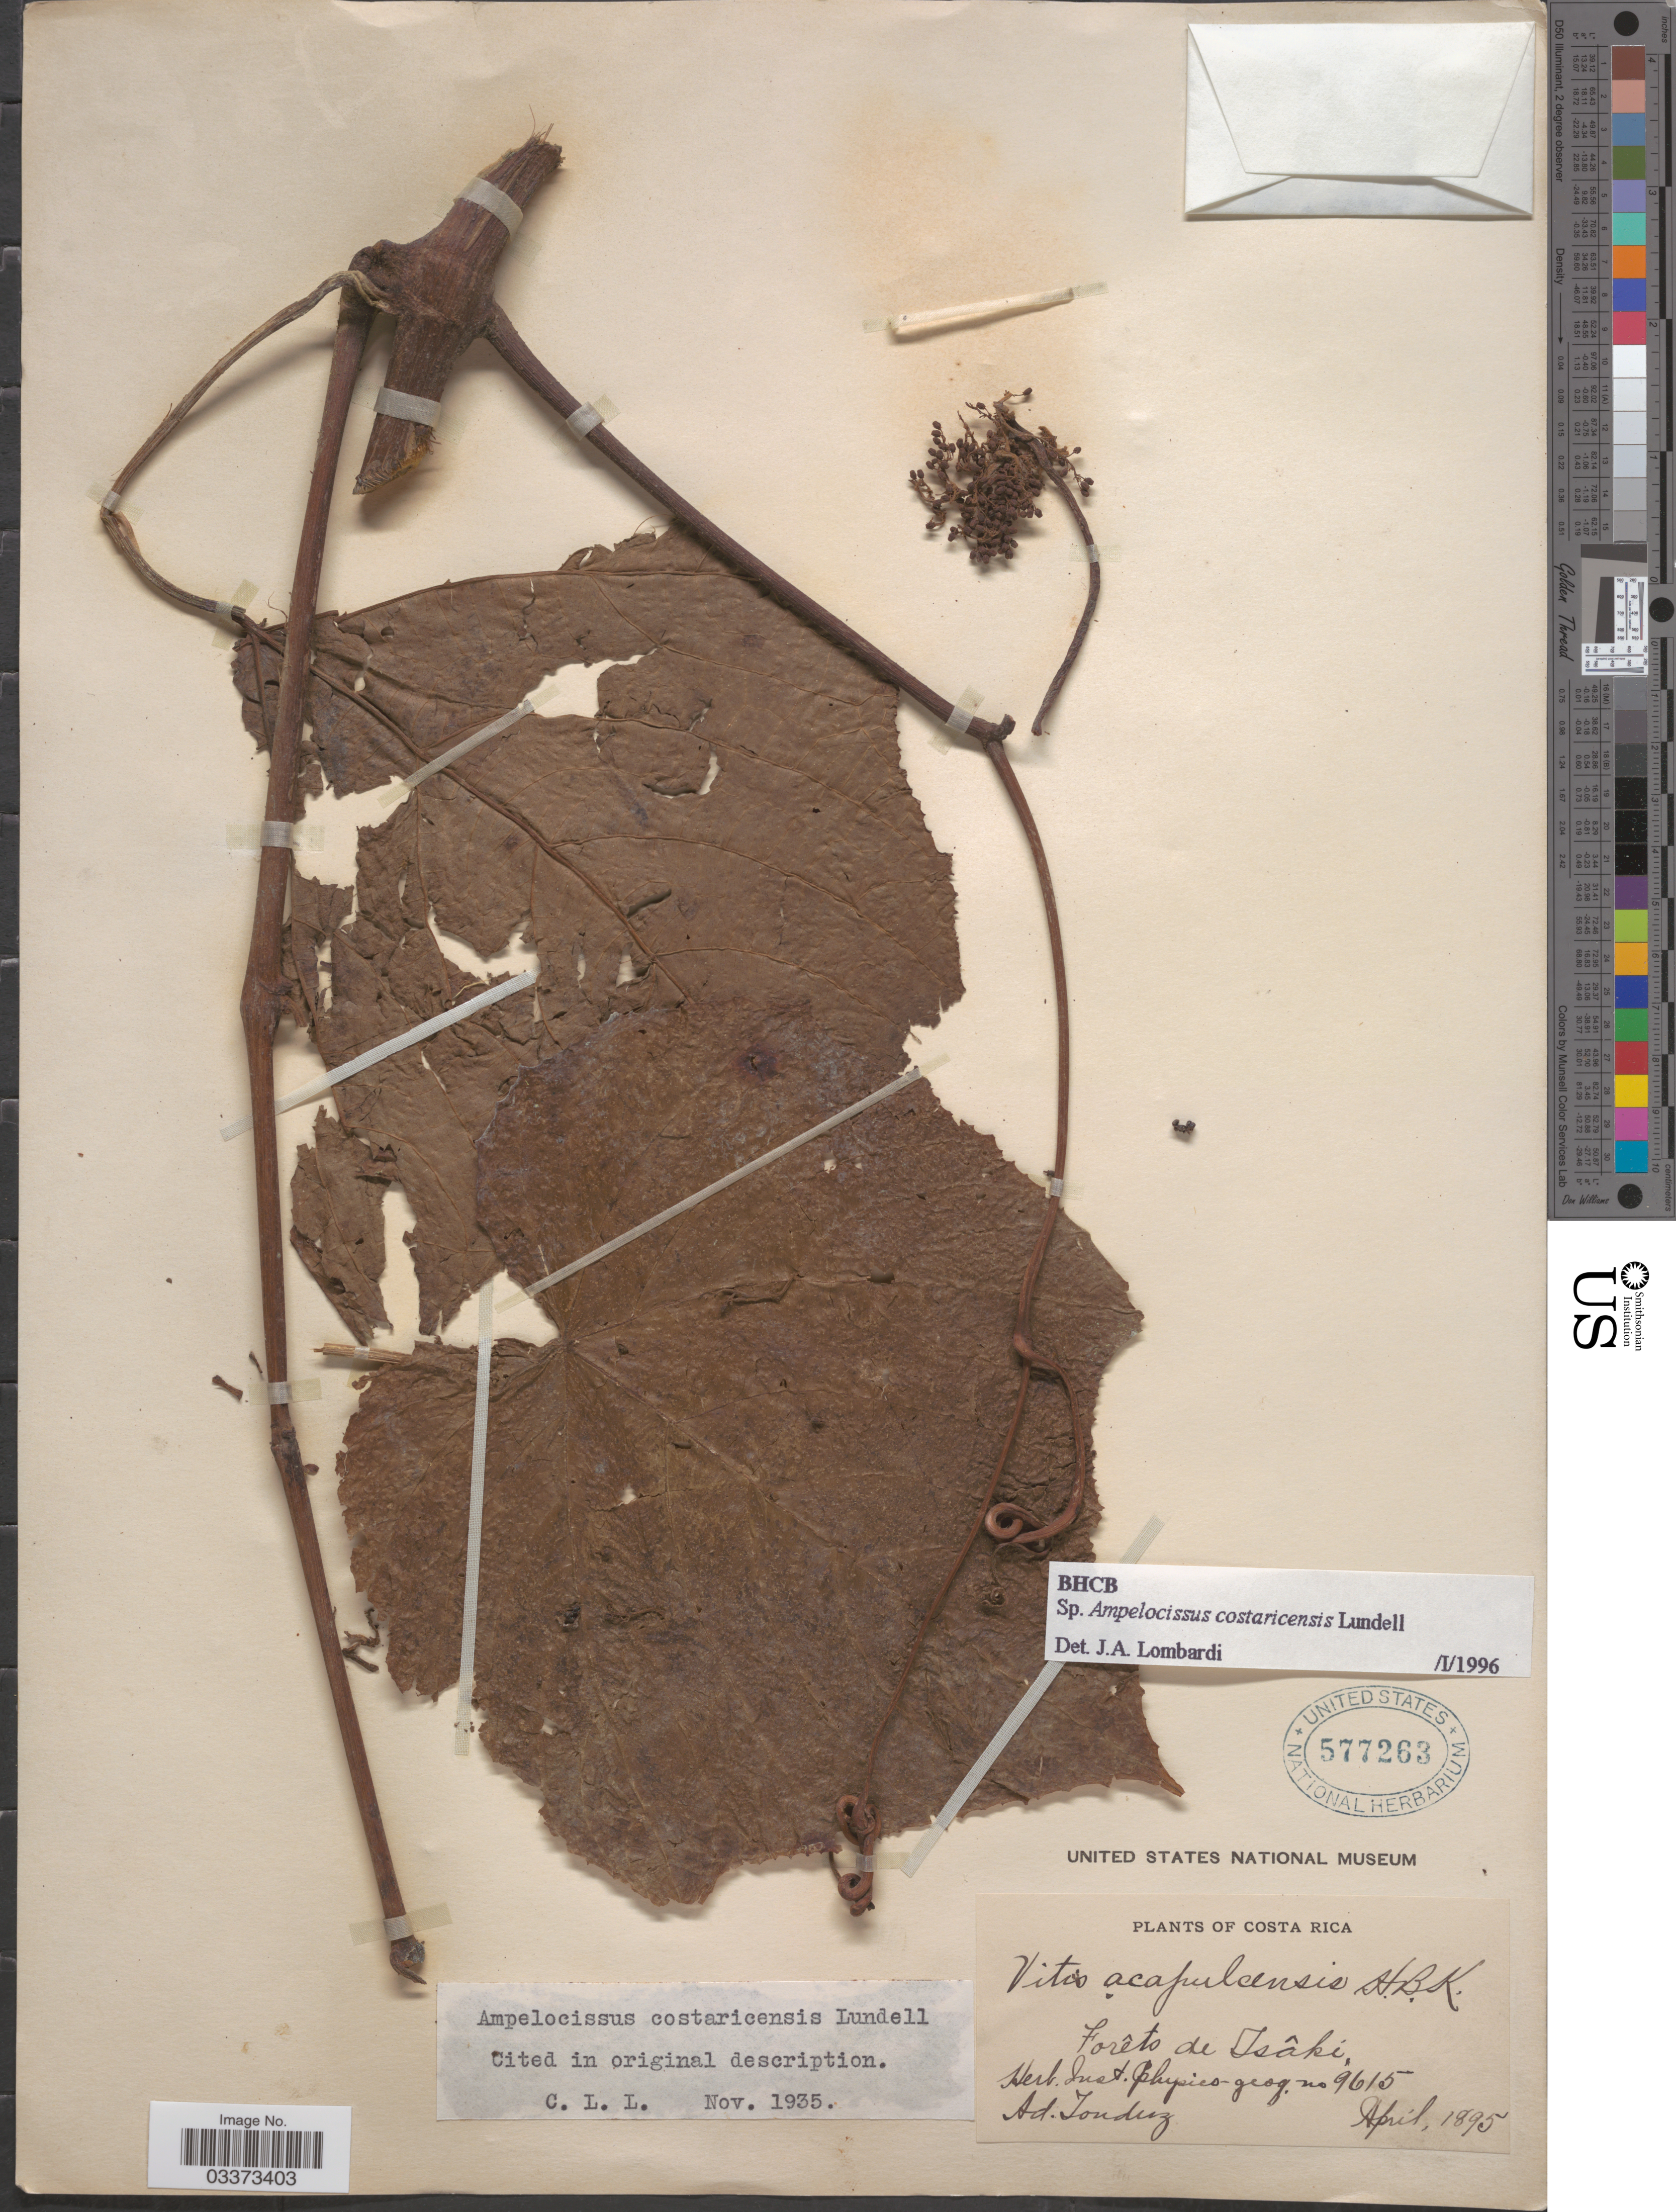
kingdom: Plantae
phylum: Tracheophyta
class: Magnoliopsida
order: Vitales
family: Vitaceae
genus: Ampelocissus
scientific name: Ampelocissus costaricensis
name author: Lundell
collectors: A. Tonduz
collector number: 9615?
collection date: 1895-04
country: Costa Rica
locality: Forêts de Isâki.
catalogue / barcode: US 577263